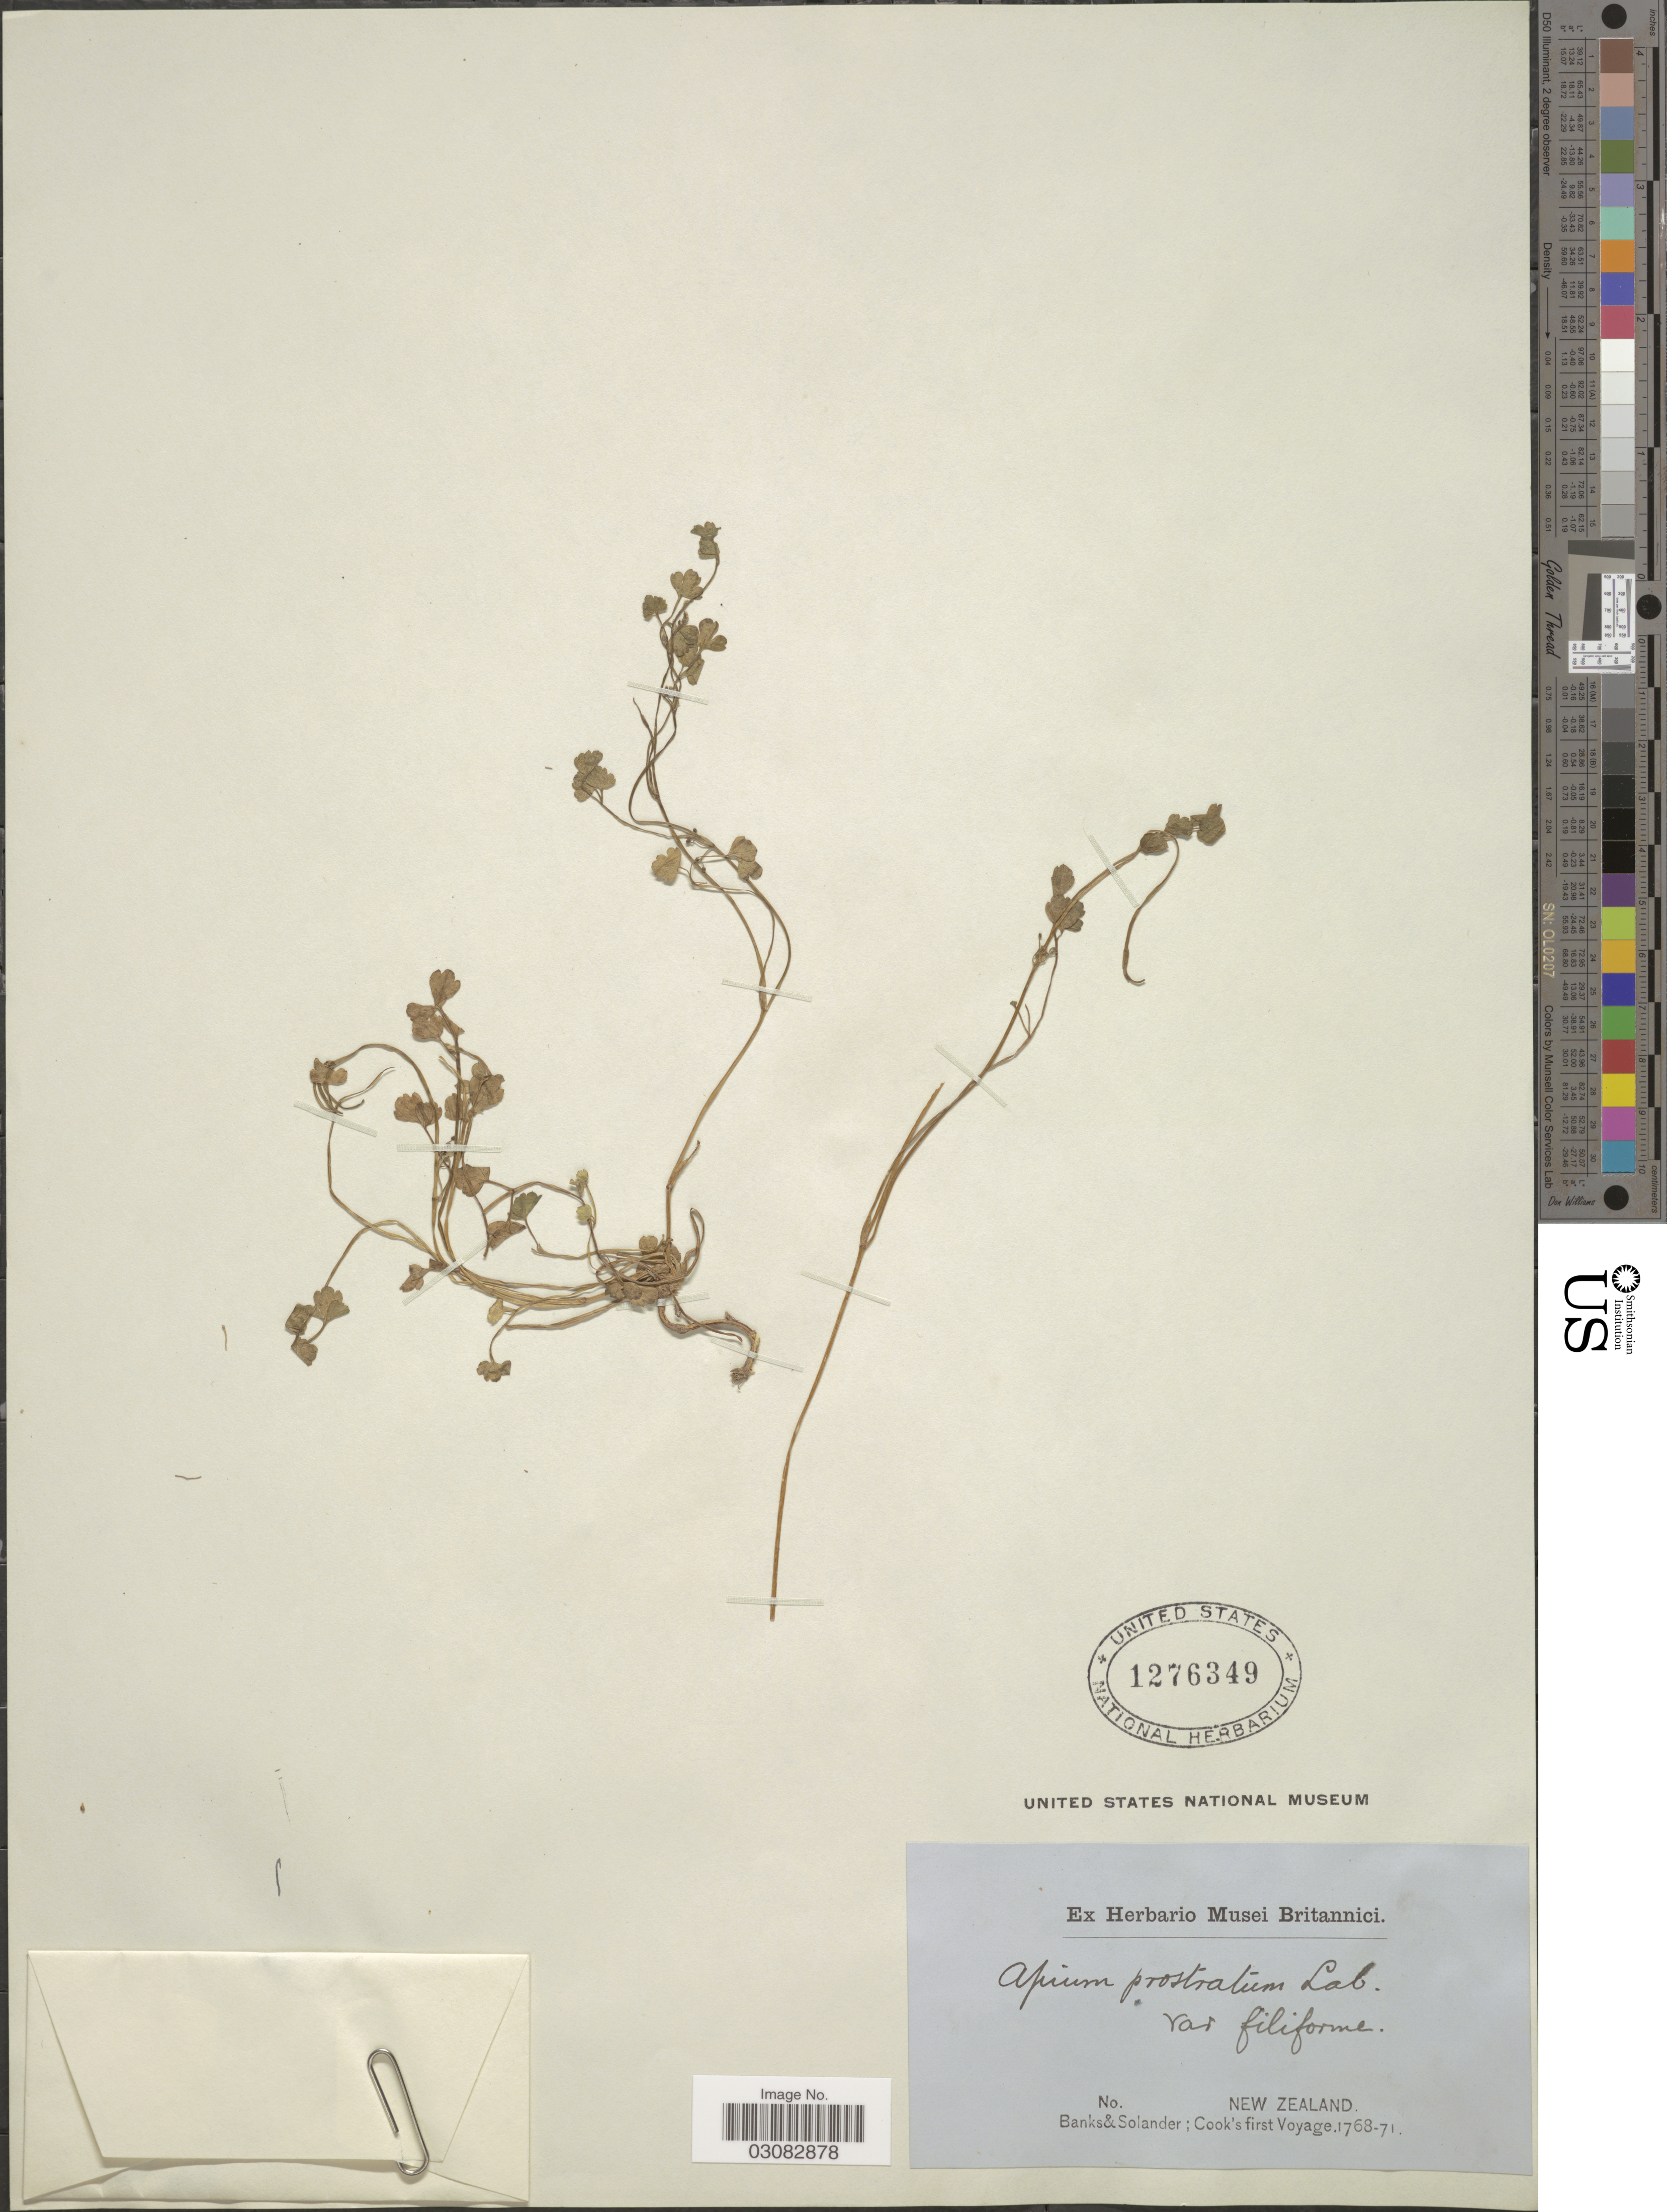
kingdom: Plantae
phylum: Tracheophyta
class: Magnoliopsida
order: Apiales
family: Apiaceae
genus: Apium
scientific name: Apium prostratum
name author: Labill. ex Vent.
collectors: -- Banks & -- Solander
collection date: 1768/1771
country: New Zealand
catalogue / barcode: US 1276349